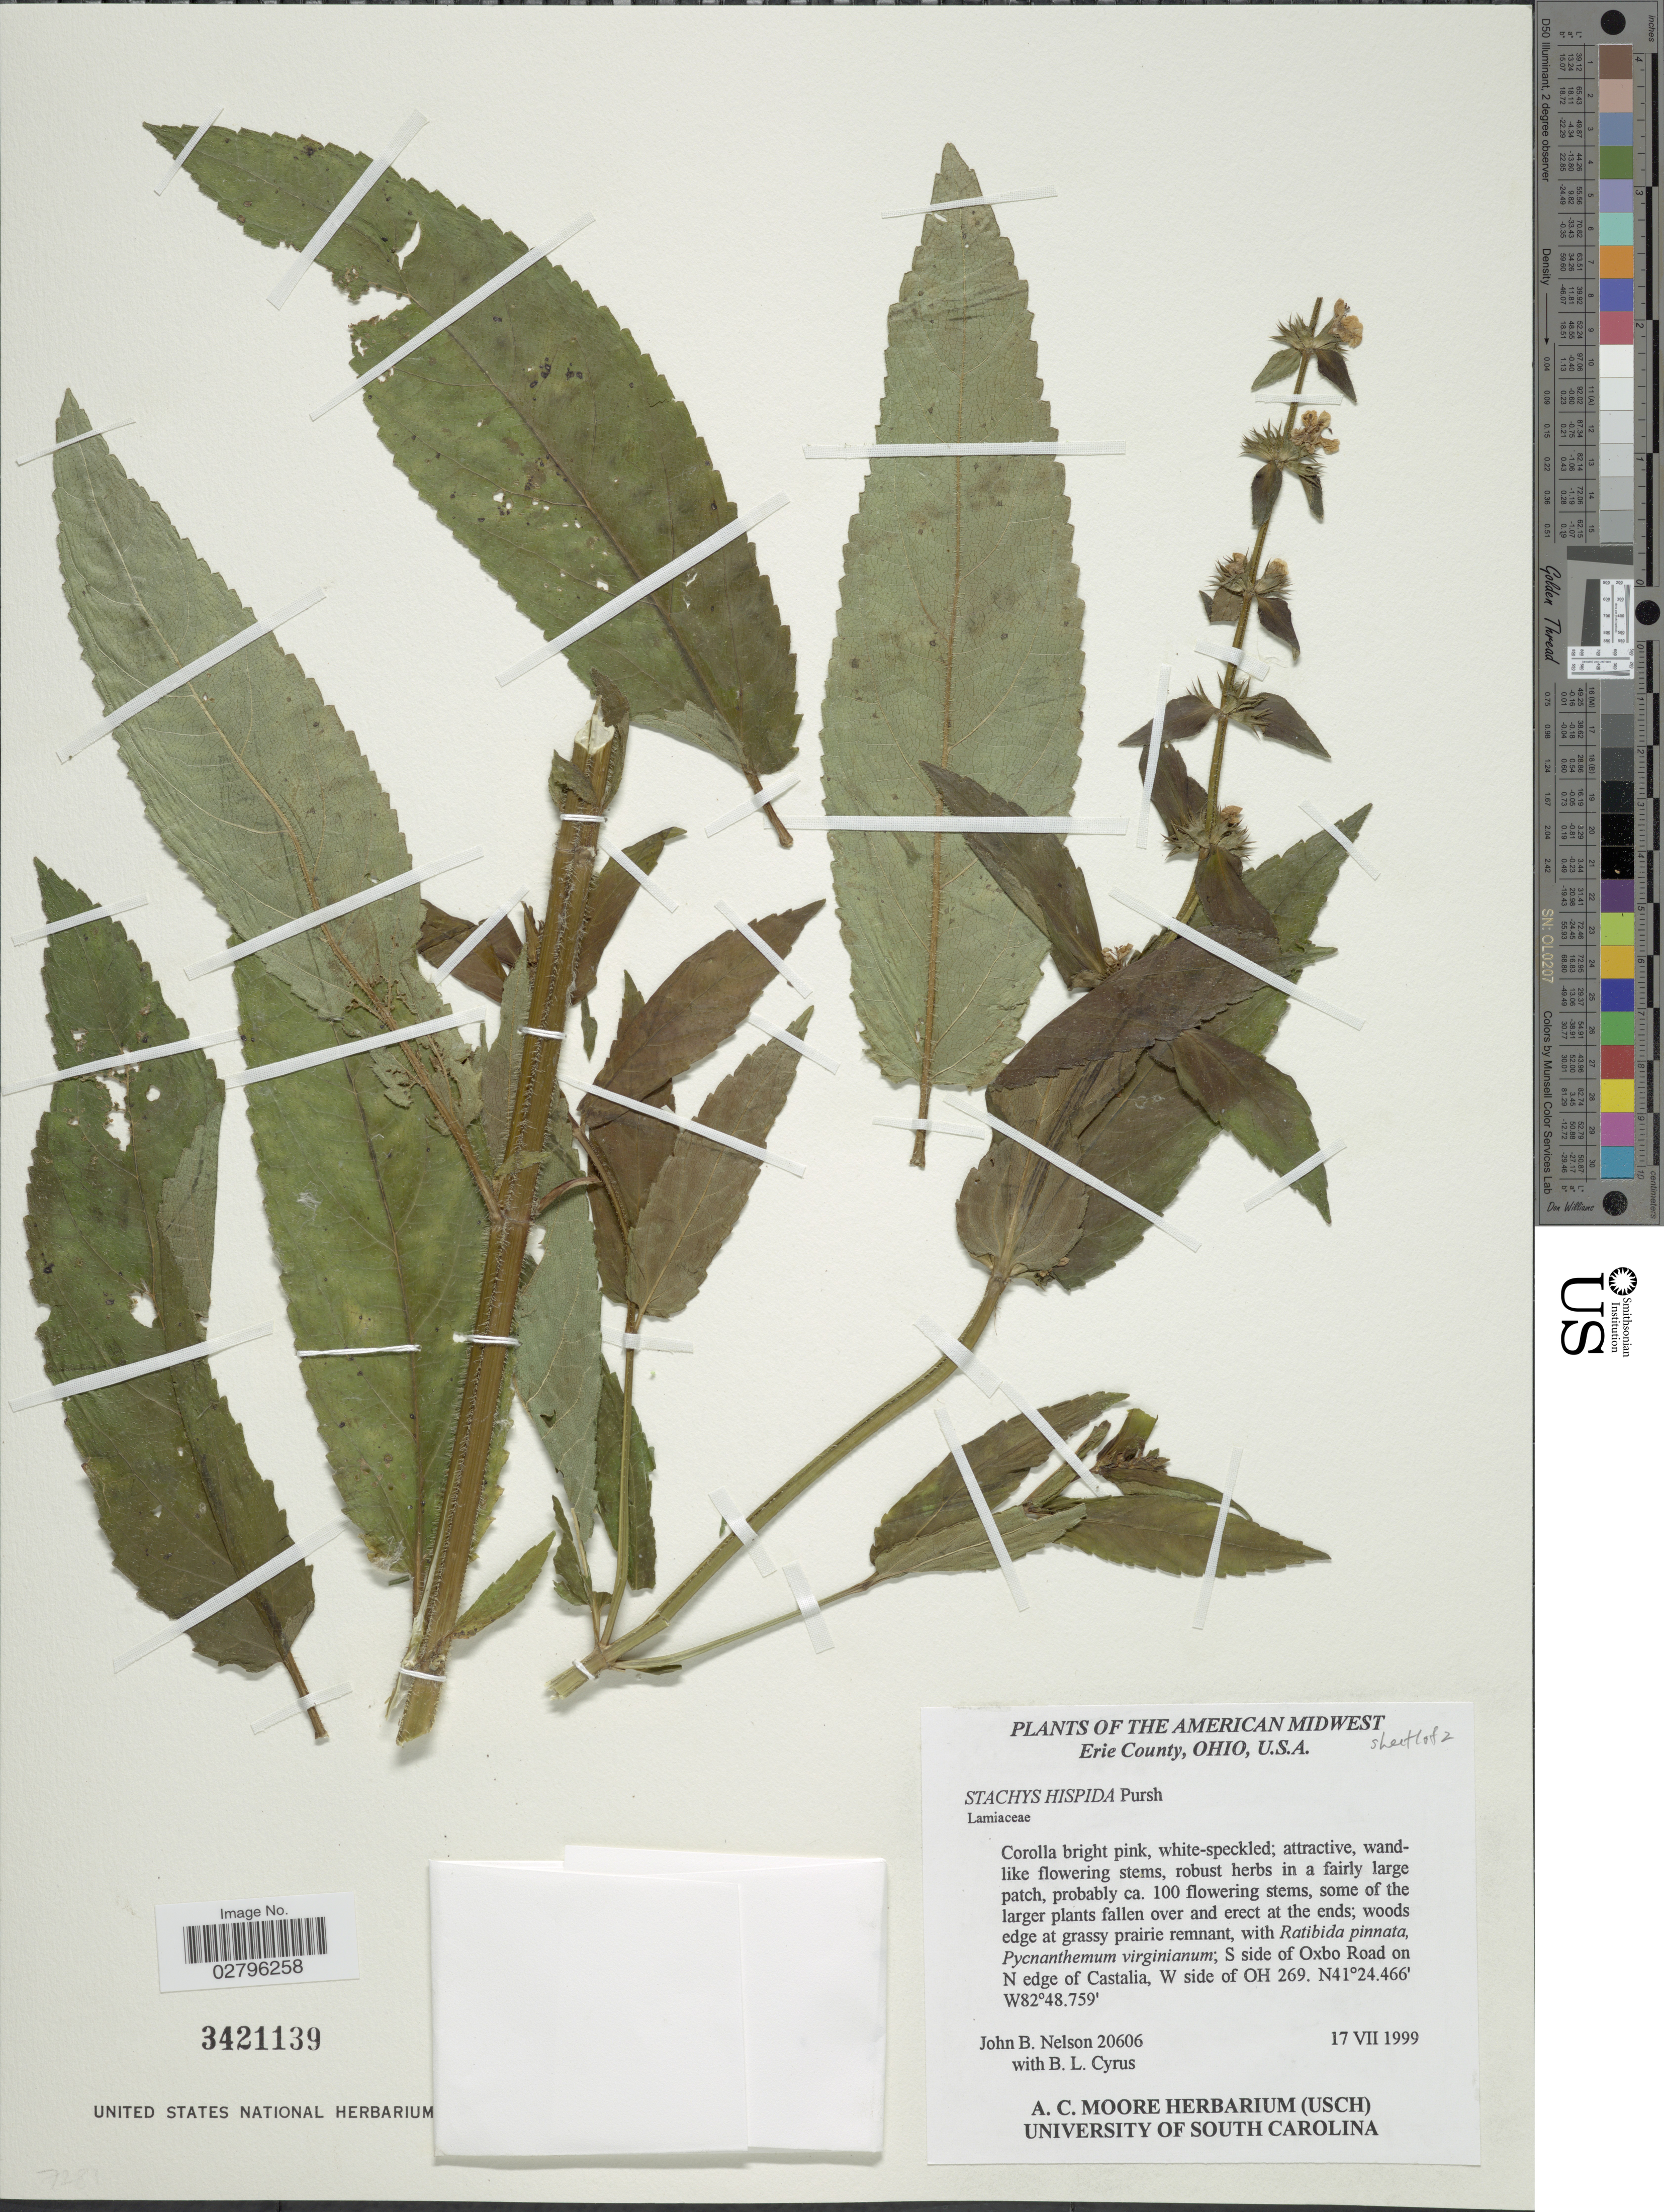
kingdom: Plantae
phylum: Tracheophyta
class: Magnoliopsida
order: Lamiales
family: Lamiaceae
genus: Stachys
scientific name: Stachys hispida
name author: Pursh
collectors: J. B. Nelson & B. Cyrus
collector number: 20606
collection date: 1999-07-17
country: United States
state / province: Ohio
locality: American Midwest. Erie County. S side of Oxbo Road on N edge of Castalia, W side of OH 269.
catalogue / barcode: US 3421139